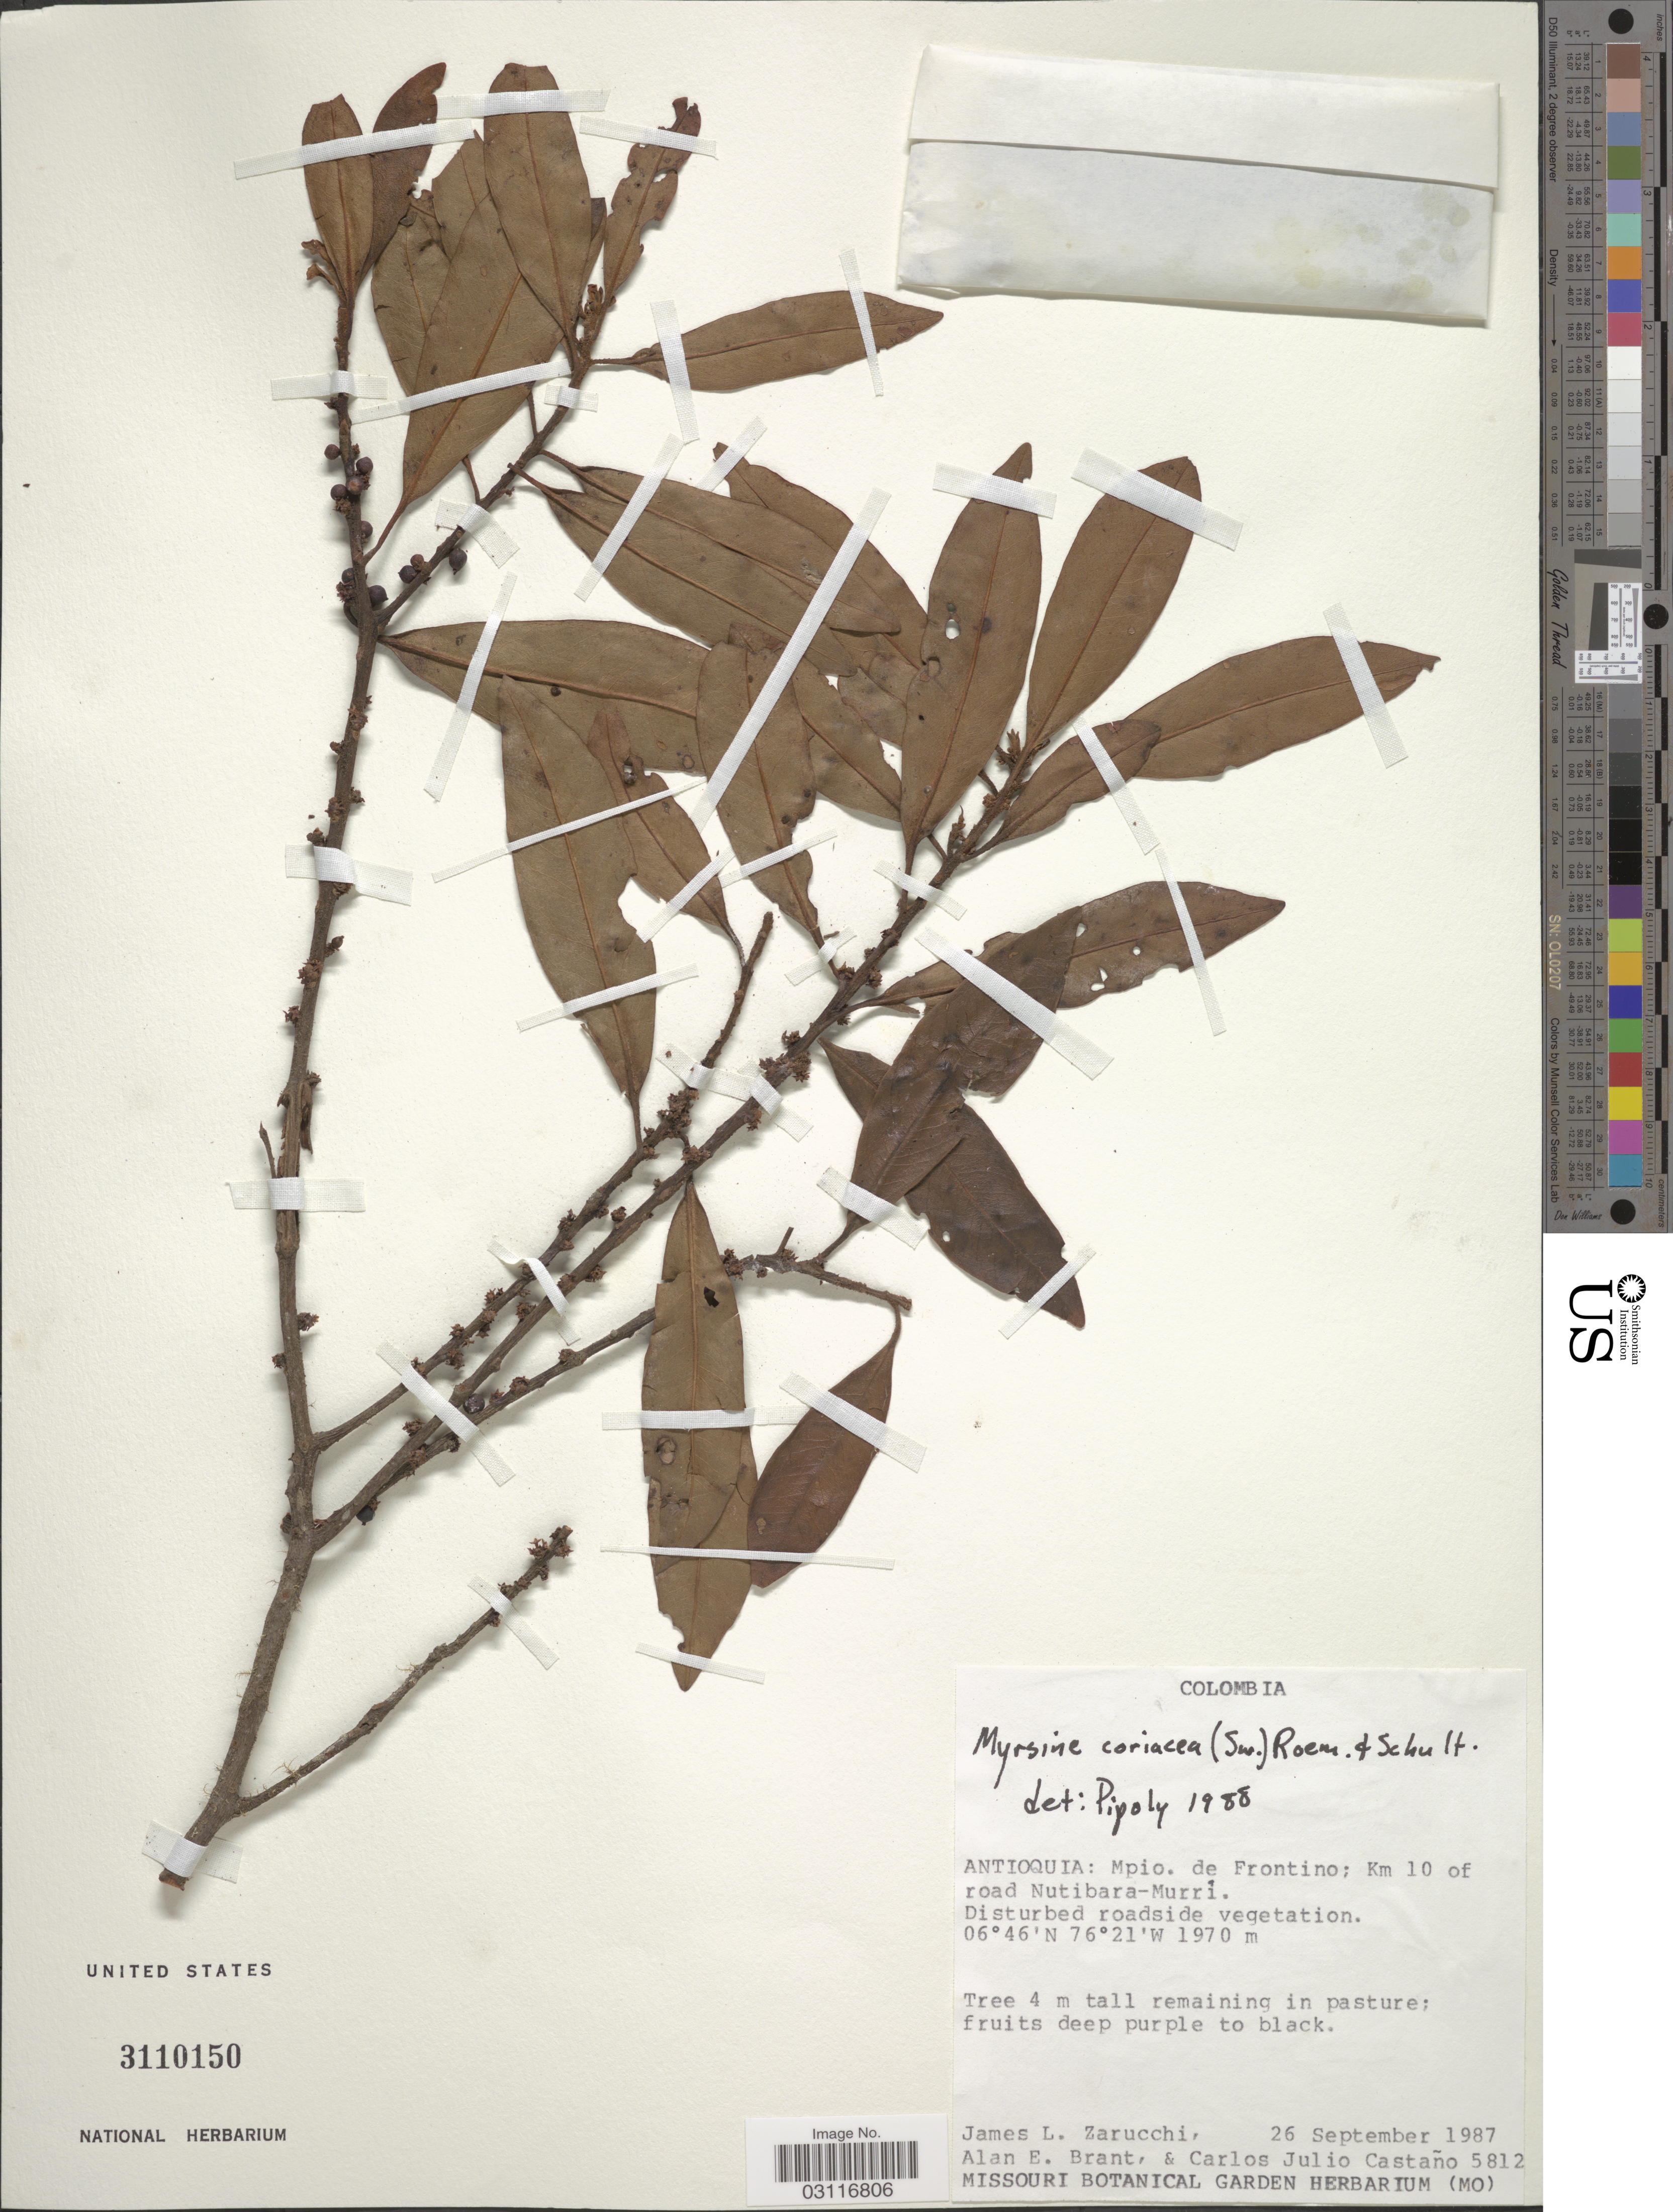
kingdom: Plantae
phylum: Tracheophyta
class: Magnoliopsida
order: Ericales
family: Primulaceae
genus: Myrsine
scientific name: Myrsine coriacea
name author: (Sw.) R. Br. ex Roem. & Schult.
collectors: J. L. Zarucchi, A. Brant & C. Castaño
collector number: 5812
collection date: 1987-09-26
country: Colombia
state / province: Antioquia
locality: Mpio. de Frontino; Km 10 of road Nutibara-Murrí.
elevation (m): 1970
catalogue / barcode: US 3110150